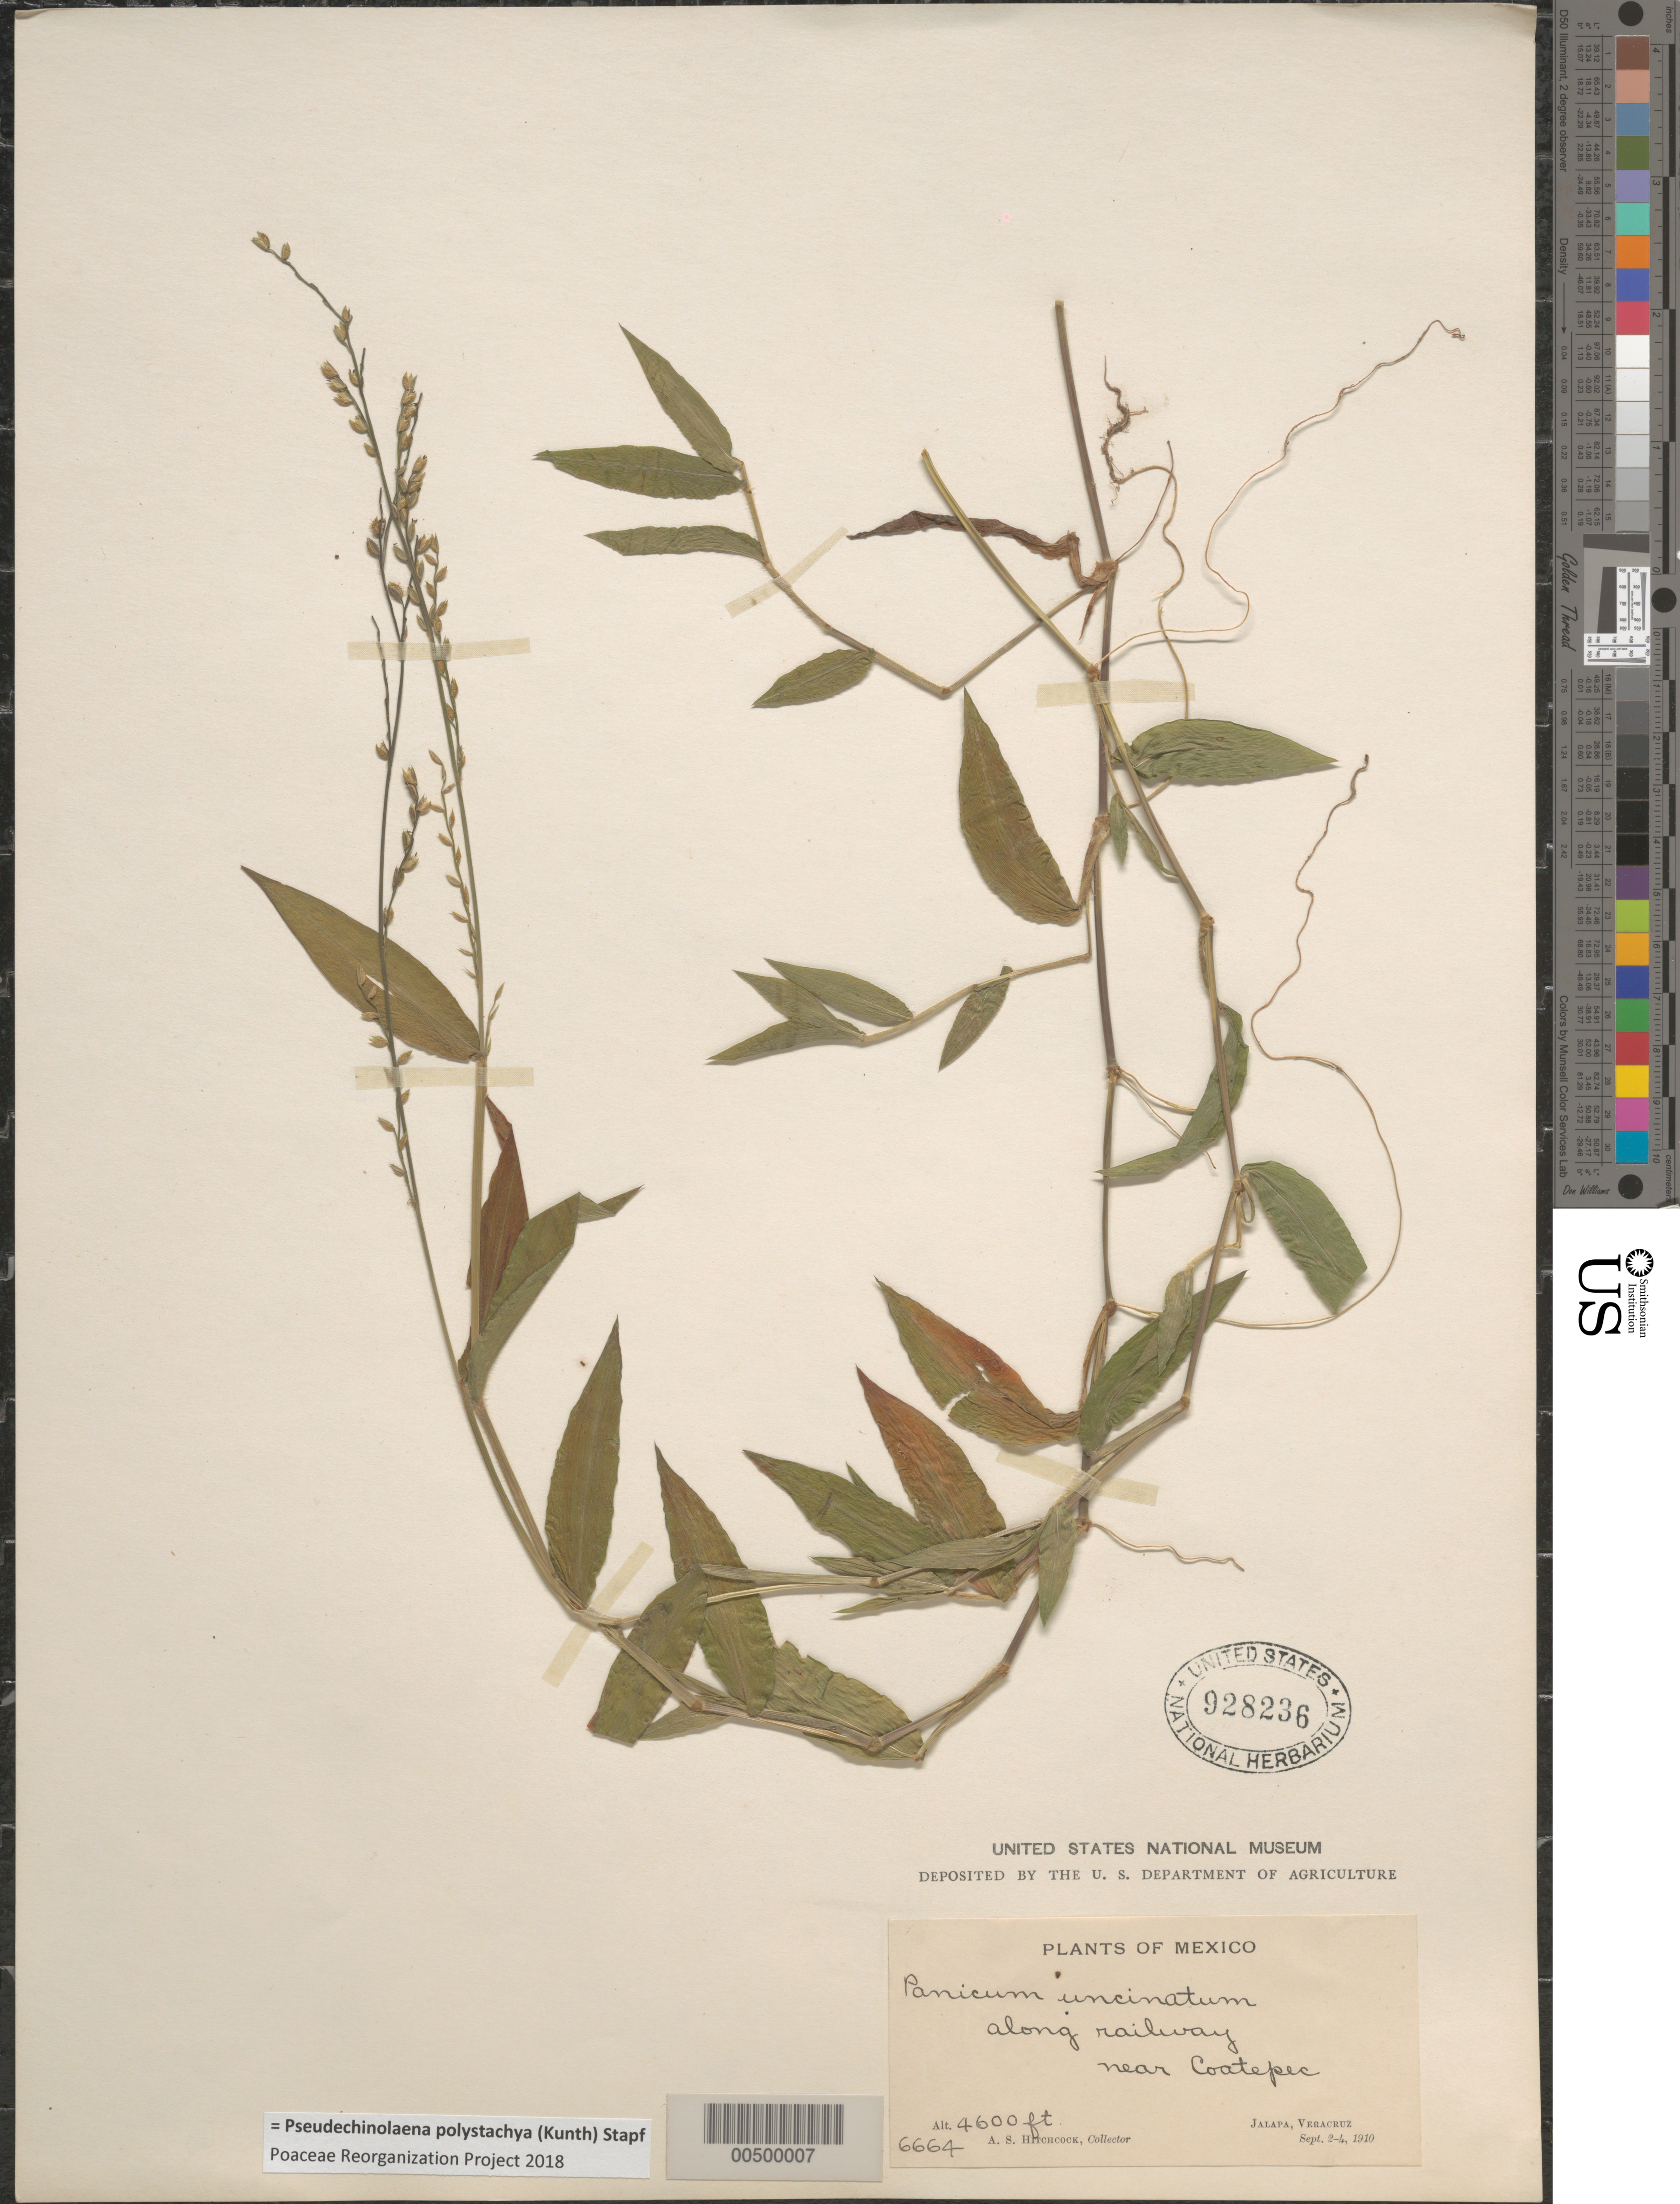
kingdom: Plantae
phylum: Tracheophyta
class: Liliopsida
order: Poales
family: Poaceae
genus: Pseudechinolaena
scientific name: Pseudechinolaena polystachya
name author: (Kunth) Stapf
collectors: A. S. Hitchcock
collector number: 6664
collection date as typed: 2 Sep 1910 to 4 Sep 1910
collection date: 1910-09-02/1910-09-04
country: Mexico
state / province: Veracruz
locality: Jalapa, near Coatepec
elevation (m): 1402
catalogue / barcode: US 928236